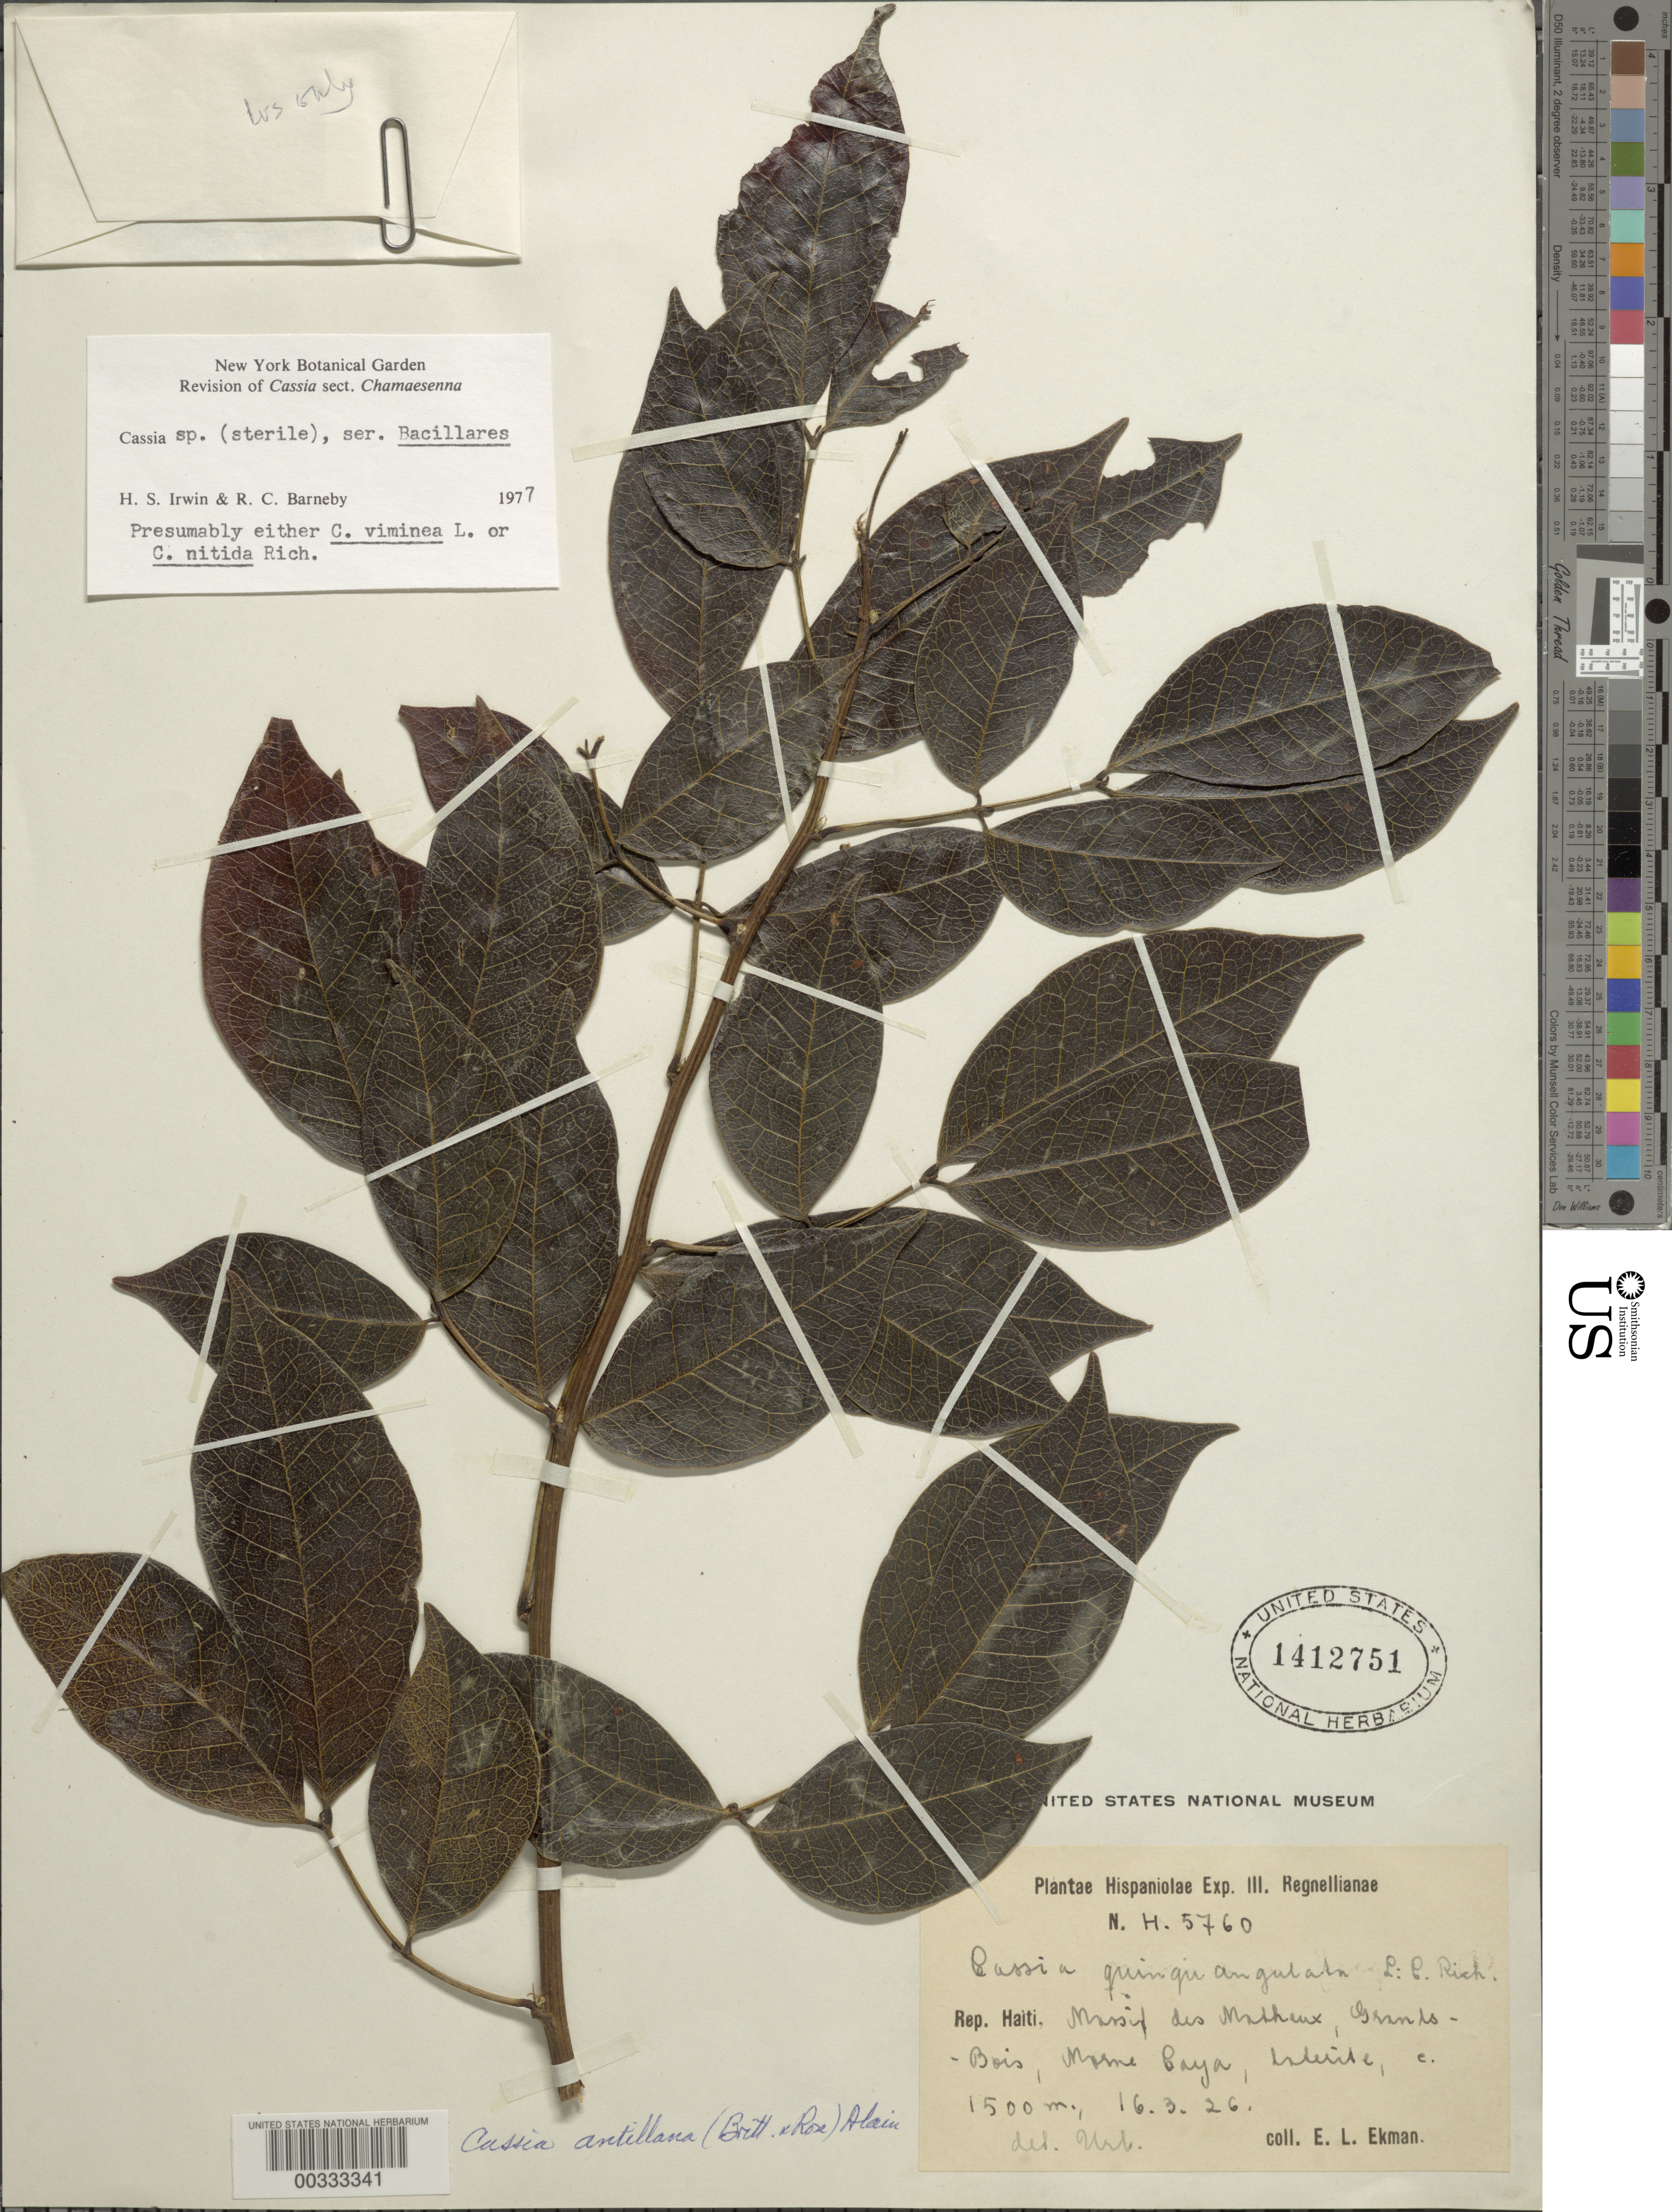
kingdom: Plantae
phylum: Tracheophyta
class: Magnoliopsida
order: Fabales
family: Fabaceae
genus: Senna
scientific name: Senna viminea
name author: (L.) H.S. Irwin & Barneby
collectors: E. L. Ekman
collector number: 5760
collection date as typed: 16 Mar 1926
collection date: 1926-03-16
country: Haiti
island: Hispaniola Island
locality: Massif des matheux, grants-bois, morne caya, interite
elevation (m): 1500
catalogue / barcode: US 1412751